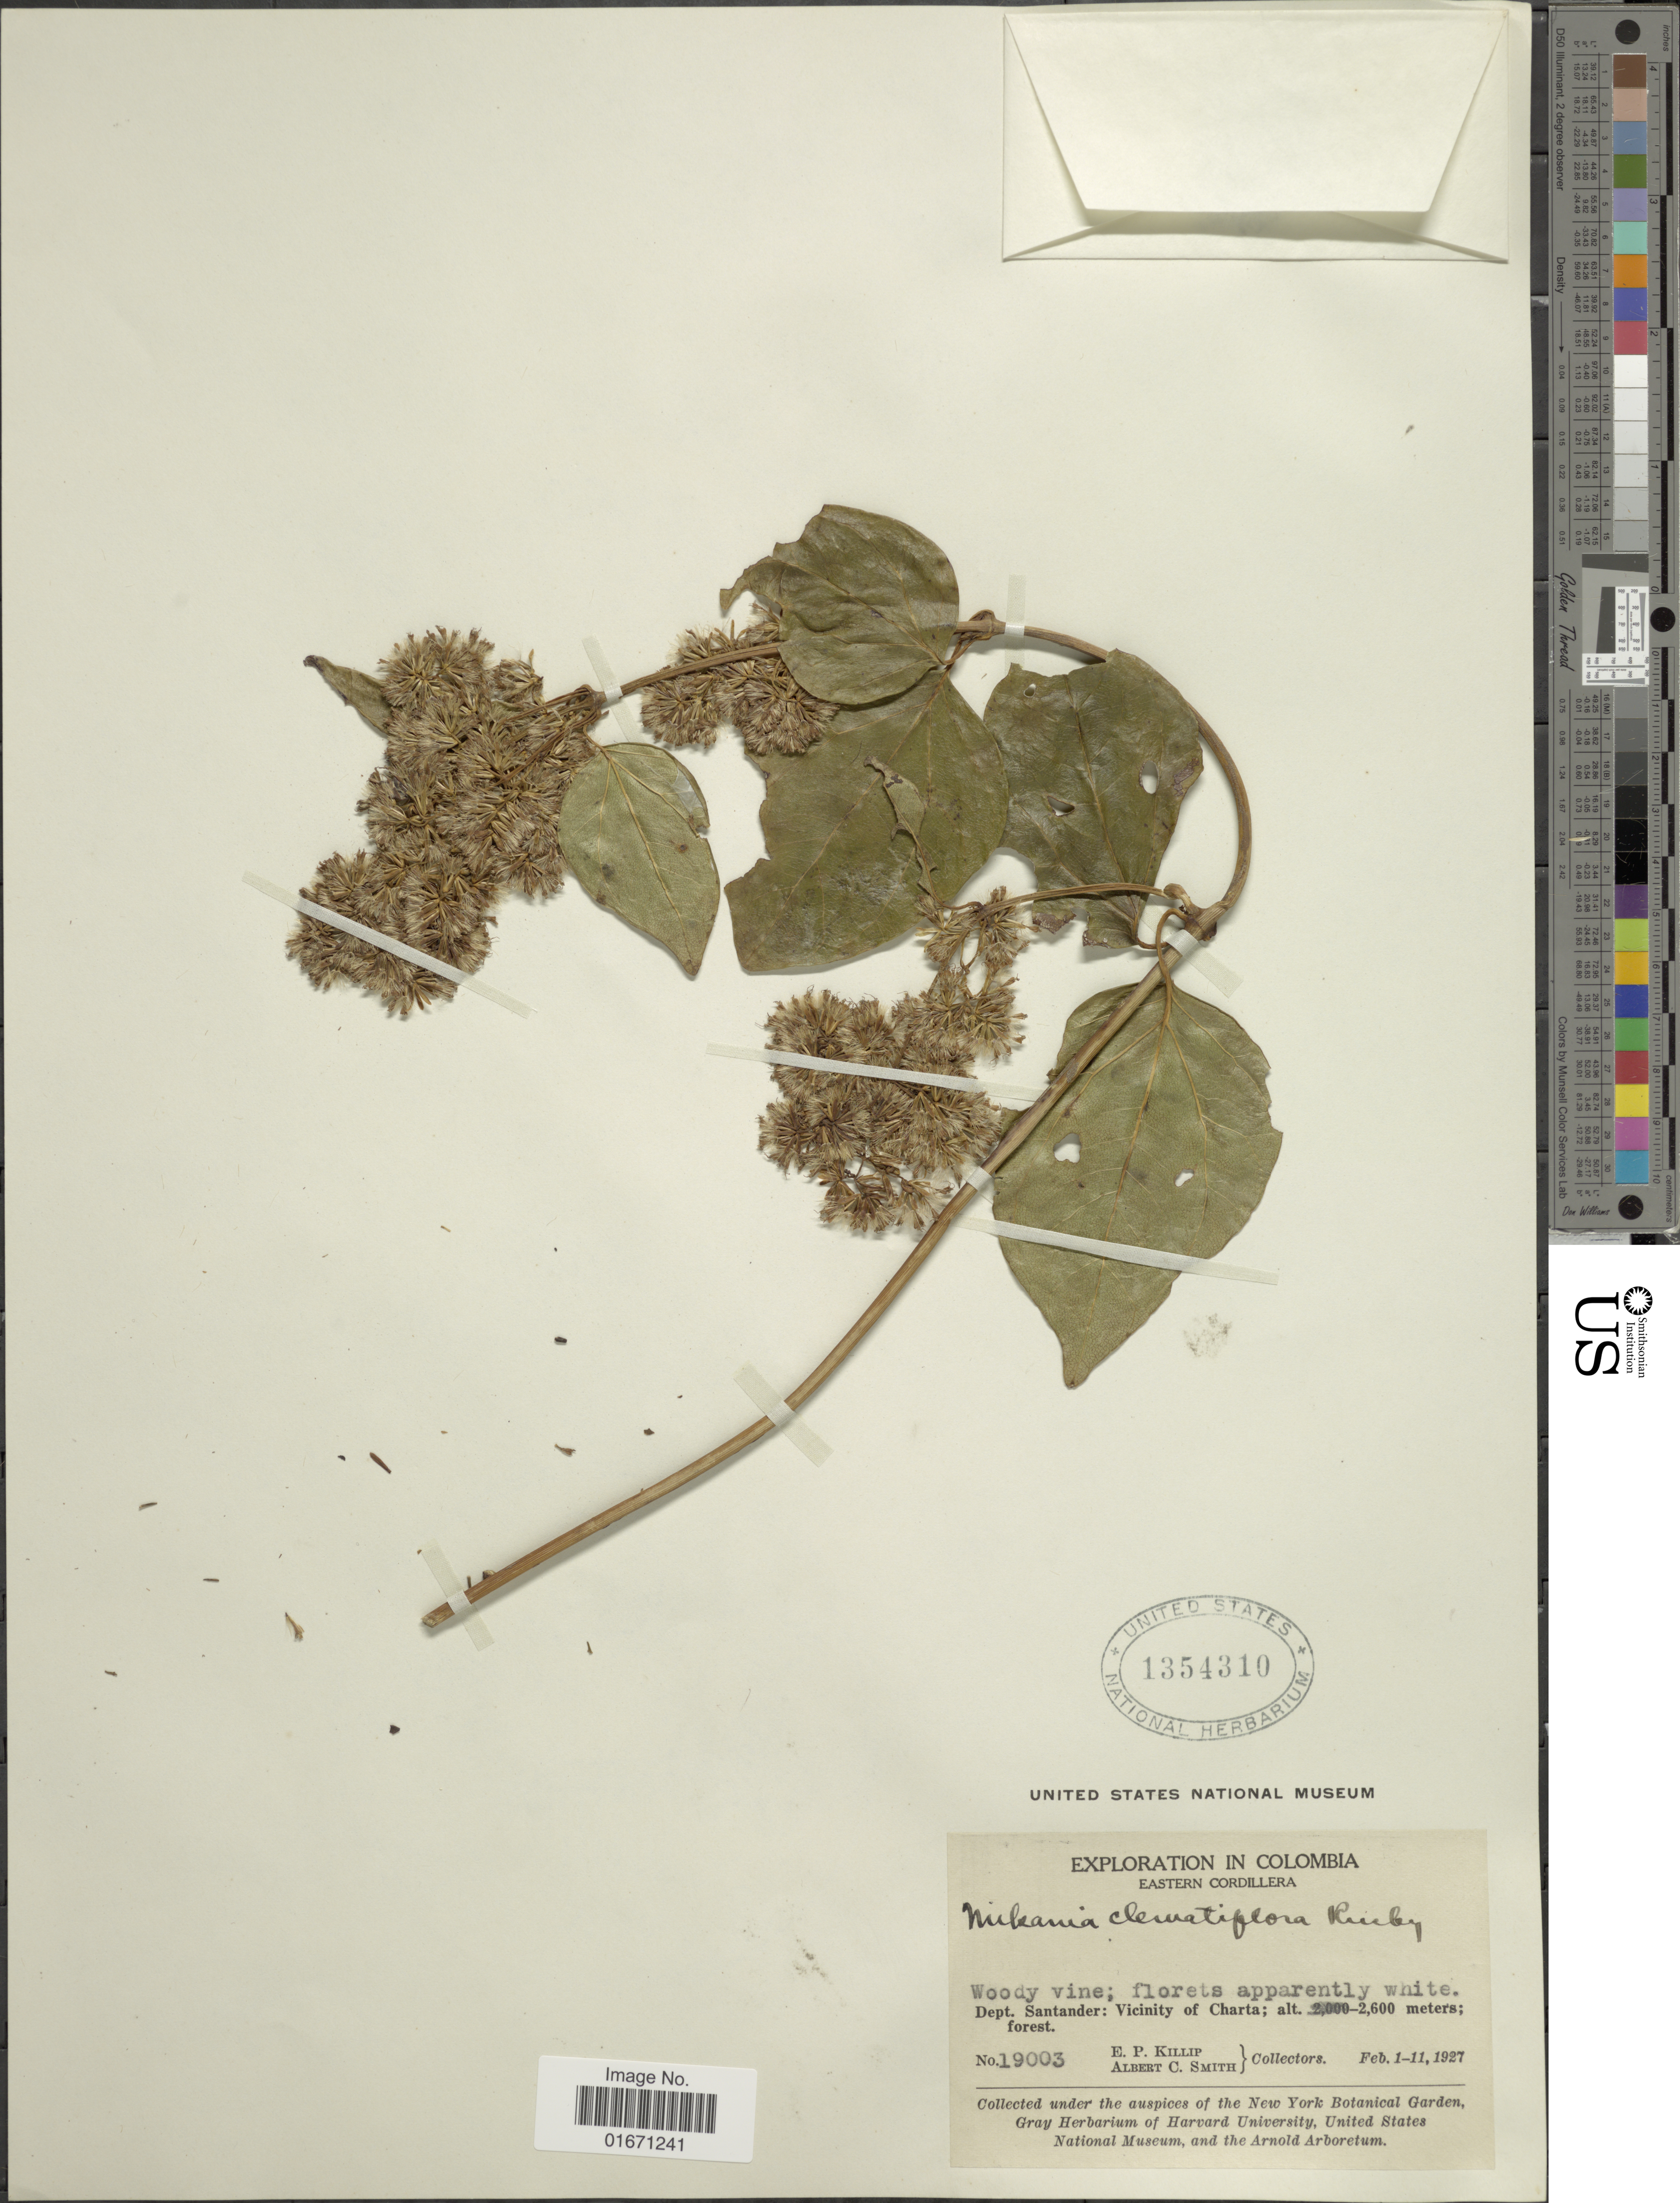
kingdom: Plantae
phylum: Tracheophyta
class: Magnoliopsida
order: Asterales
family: Asteraceae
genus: Mikania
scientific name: Mikania clematidiflora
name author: Rusby ex B.L. Rob.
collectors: E. P. Killip & A. C. Smith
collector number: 19003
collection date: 1927-02-01/1927-02-11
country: Colombia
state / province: Santander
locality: Eastern Cordillera, Vicinity of Charta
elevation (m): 2600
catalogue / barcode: US 1354310